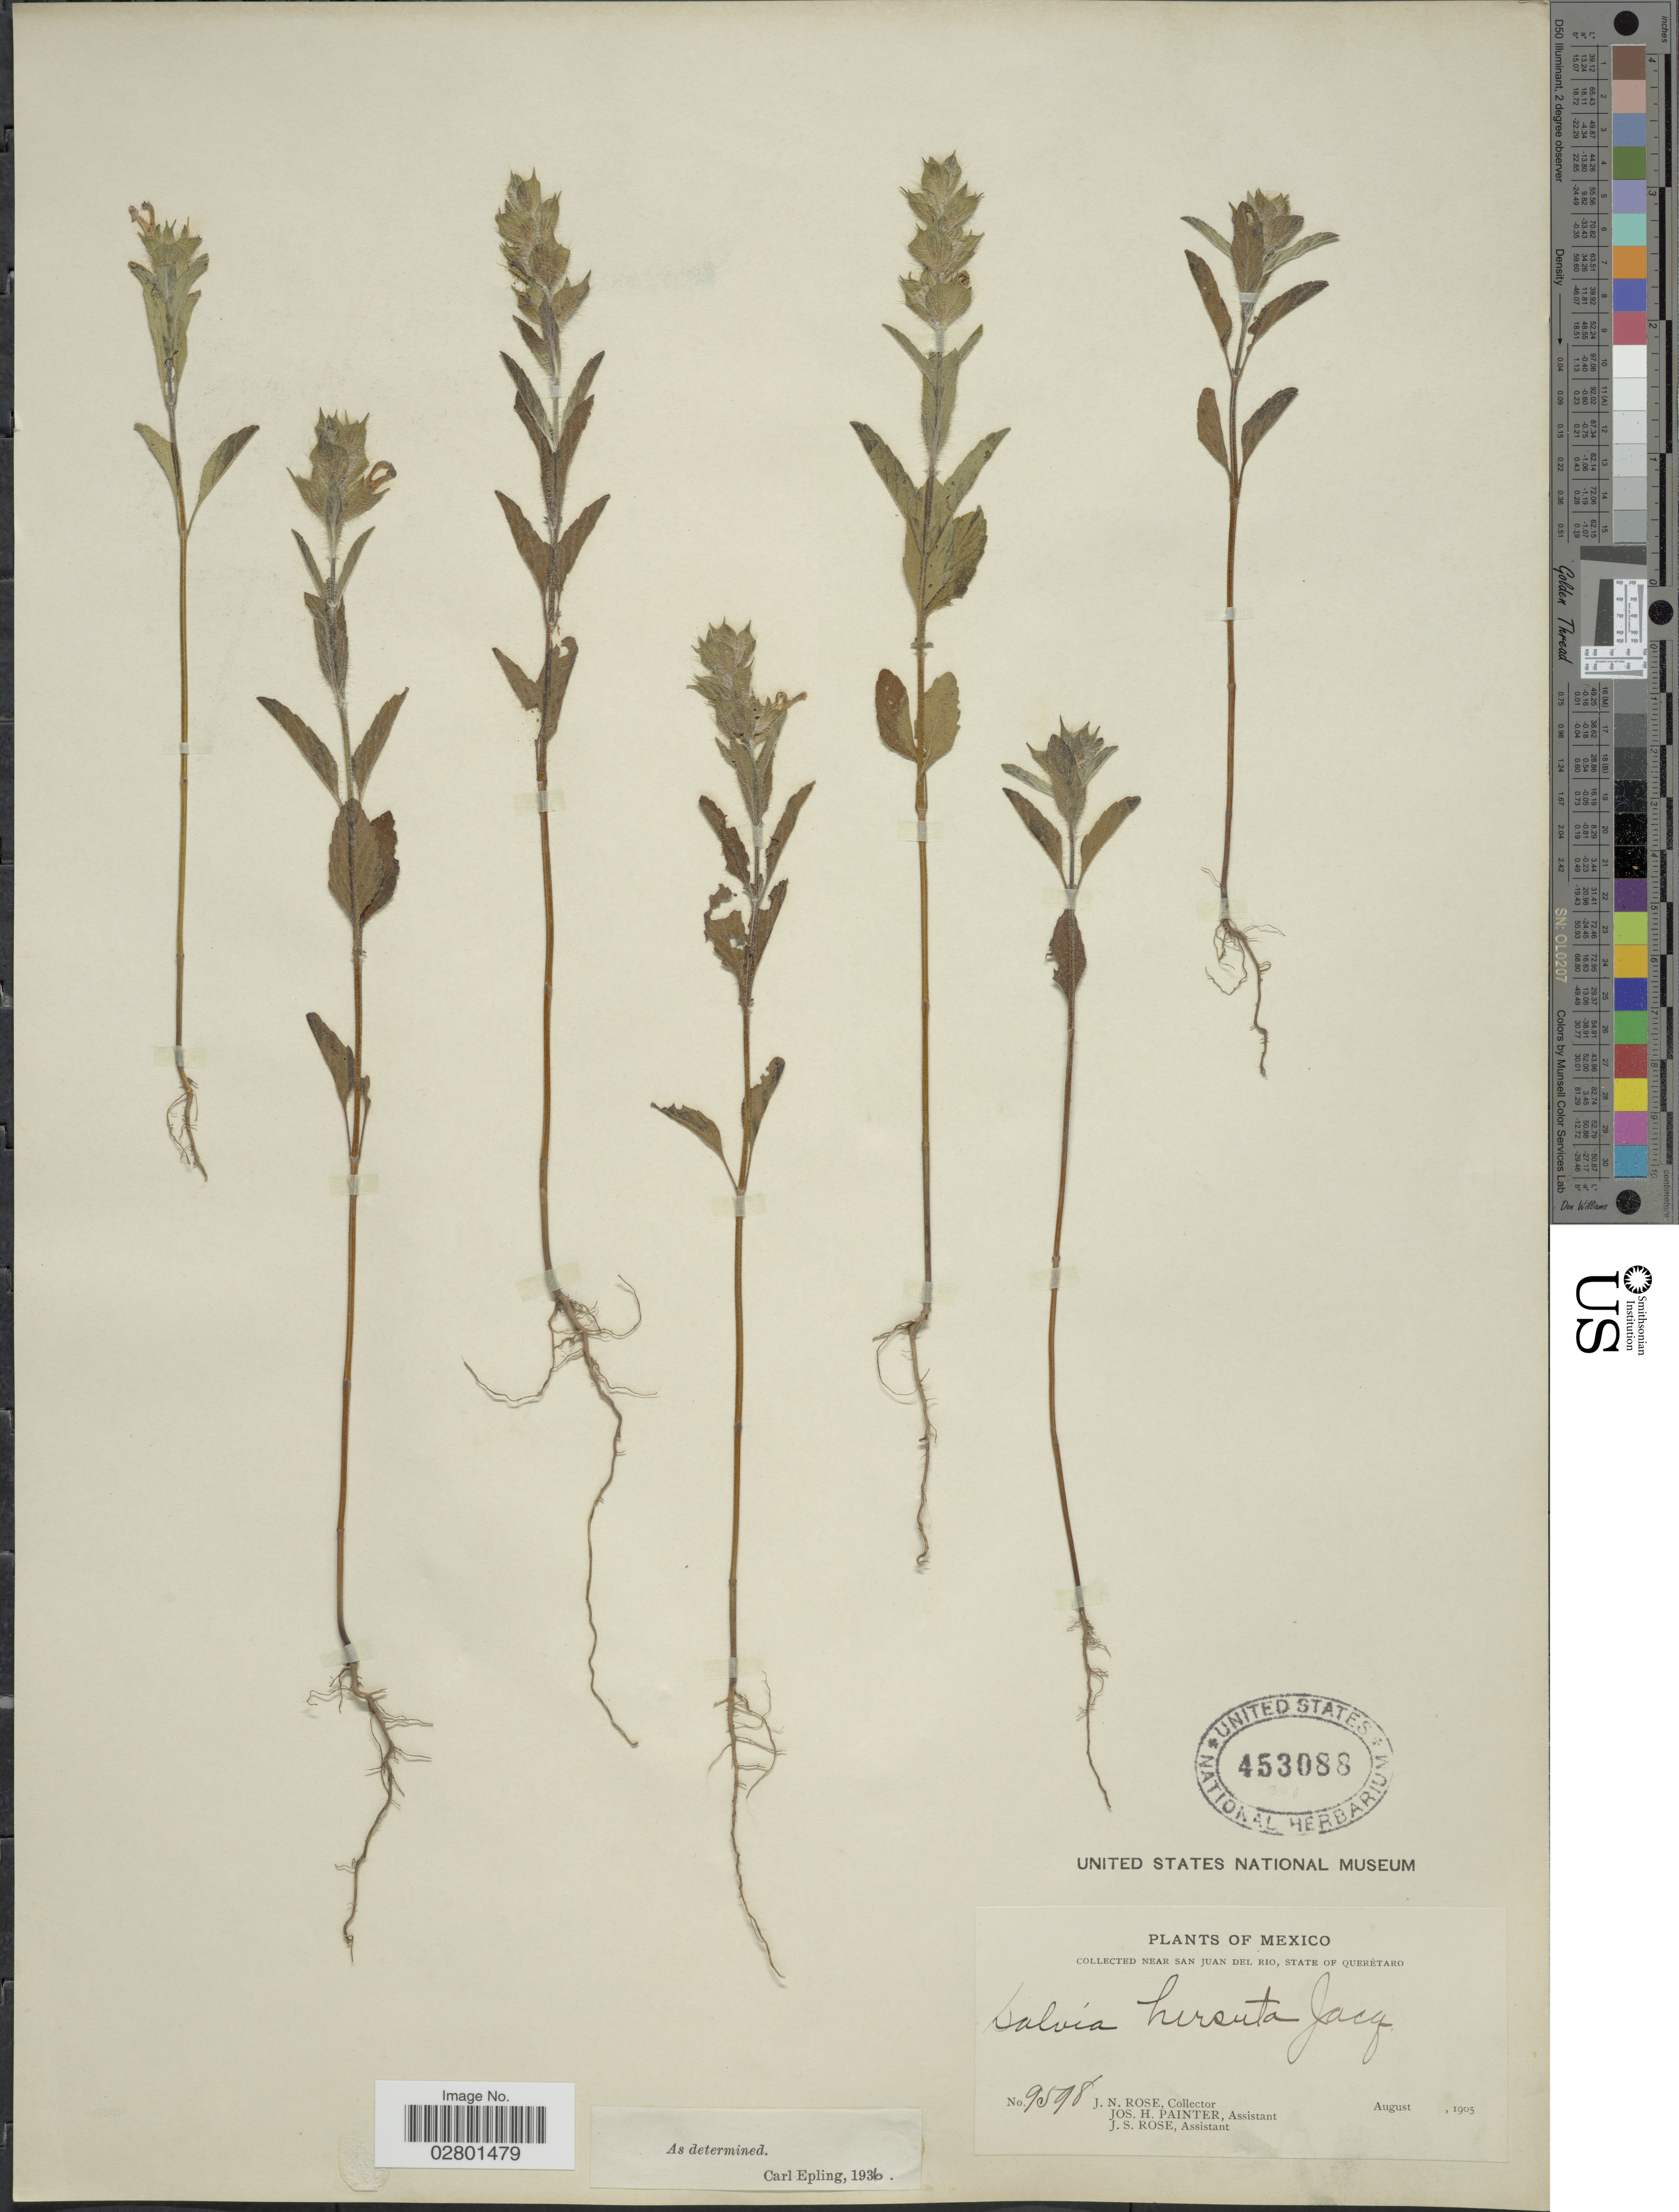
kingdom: Plantae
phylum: Tracheophyta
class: Magnoliopsida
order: Lamiales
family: Lamiaceae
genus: Salvia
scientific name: Salvia hirsuta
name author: Jacq.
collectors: J. N. Rose, J. H. Painter & J. S. Rose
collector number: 9598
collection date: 1905-08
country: Mexico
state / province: Querétaro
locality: San Juan Del Rio.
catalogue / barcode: US 453088